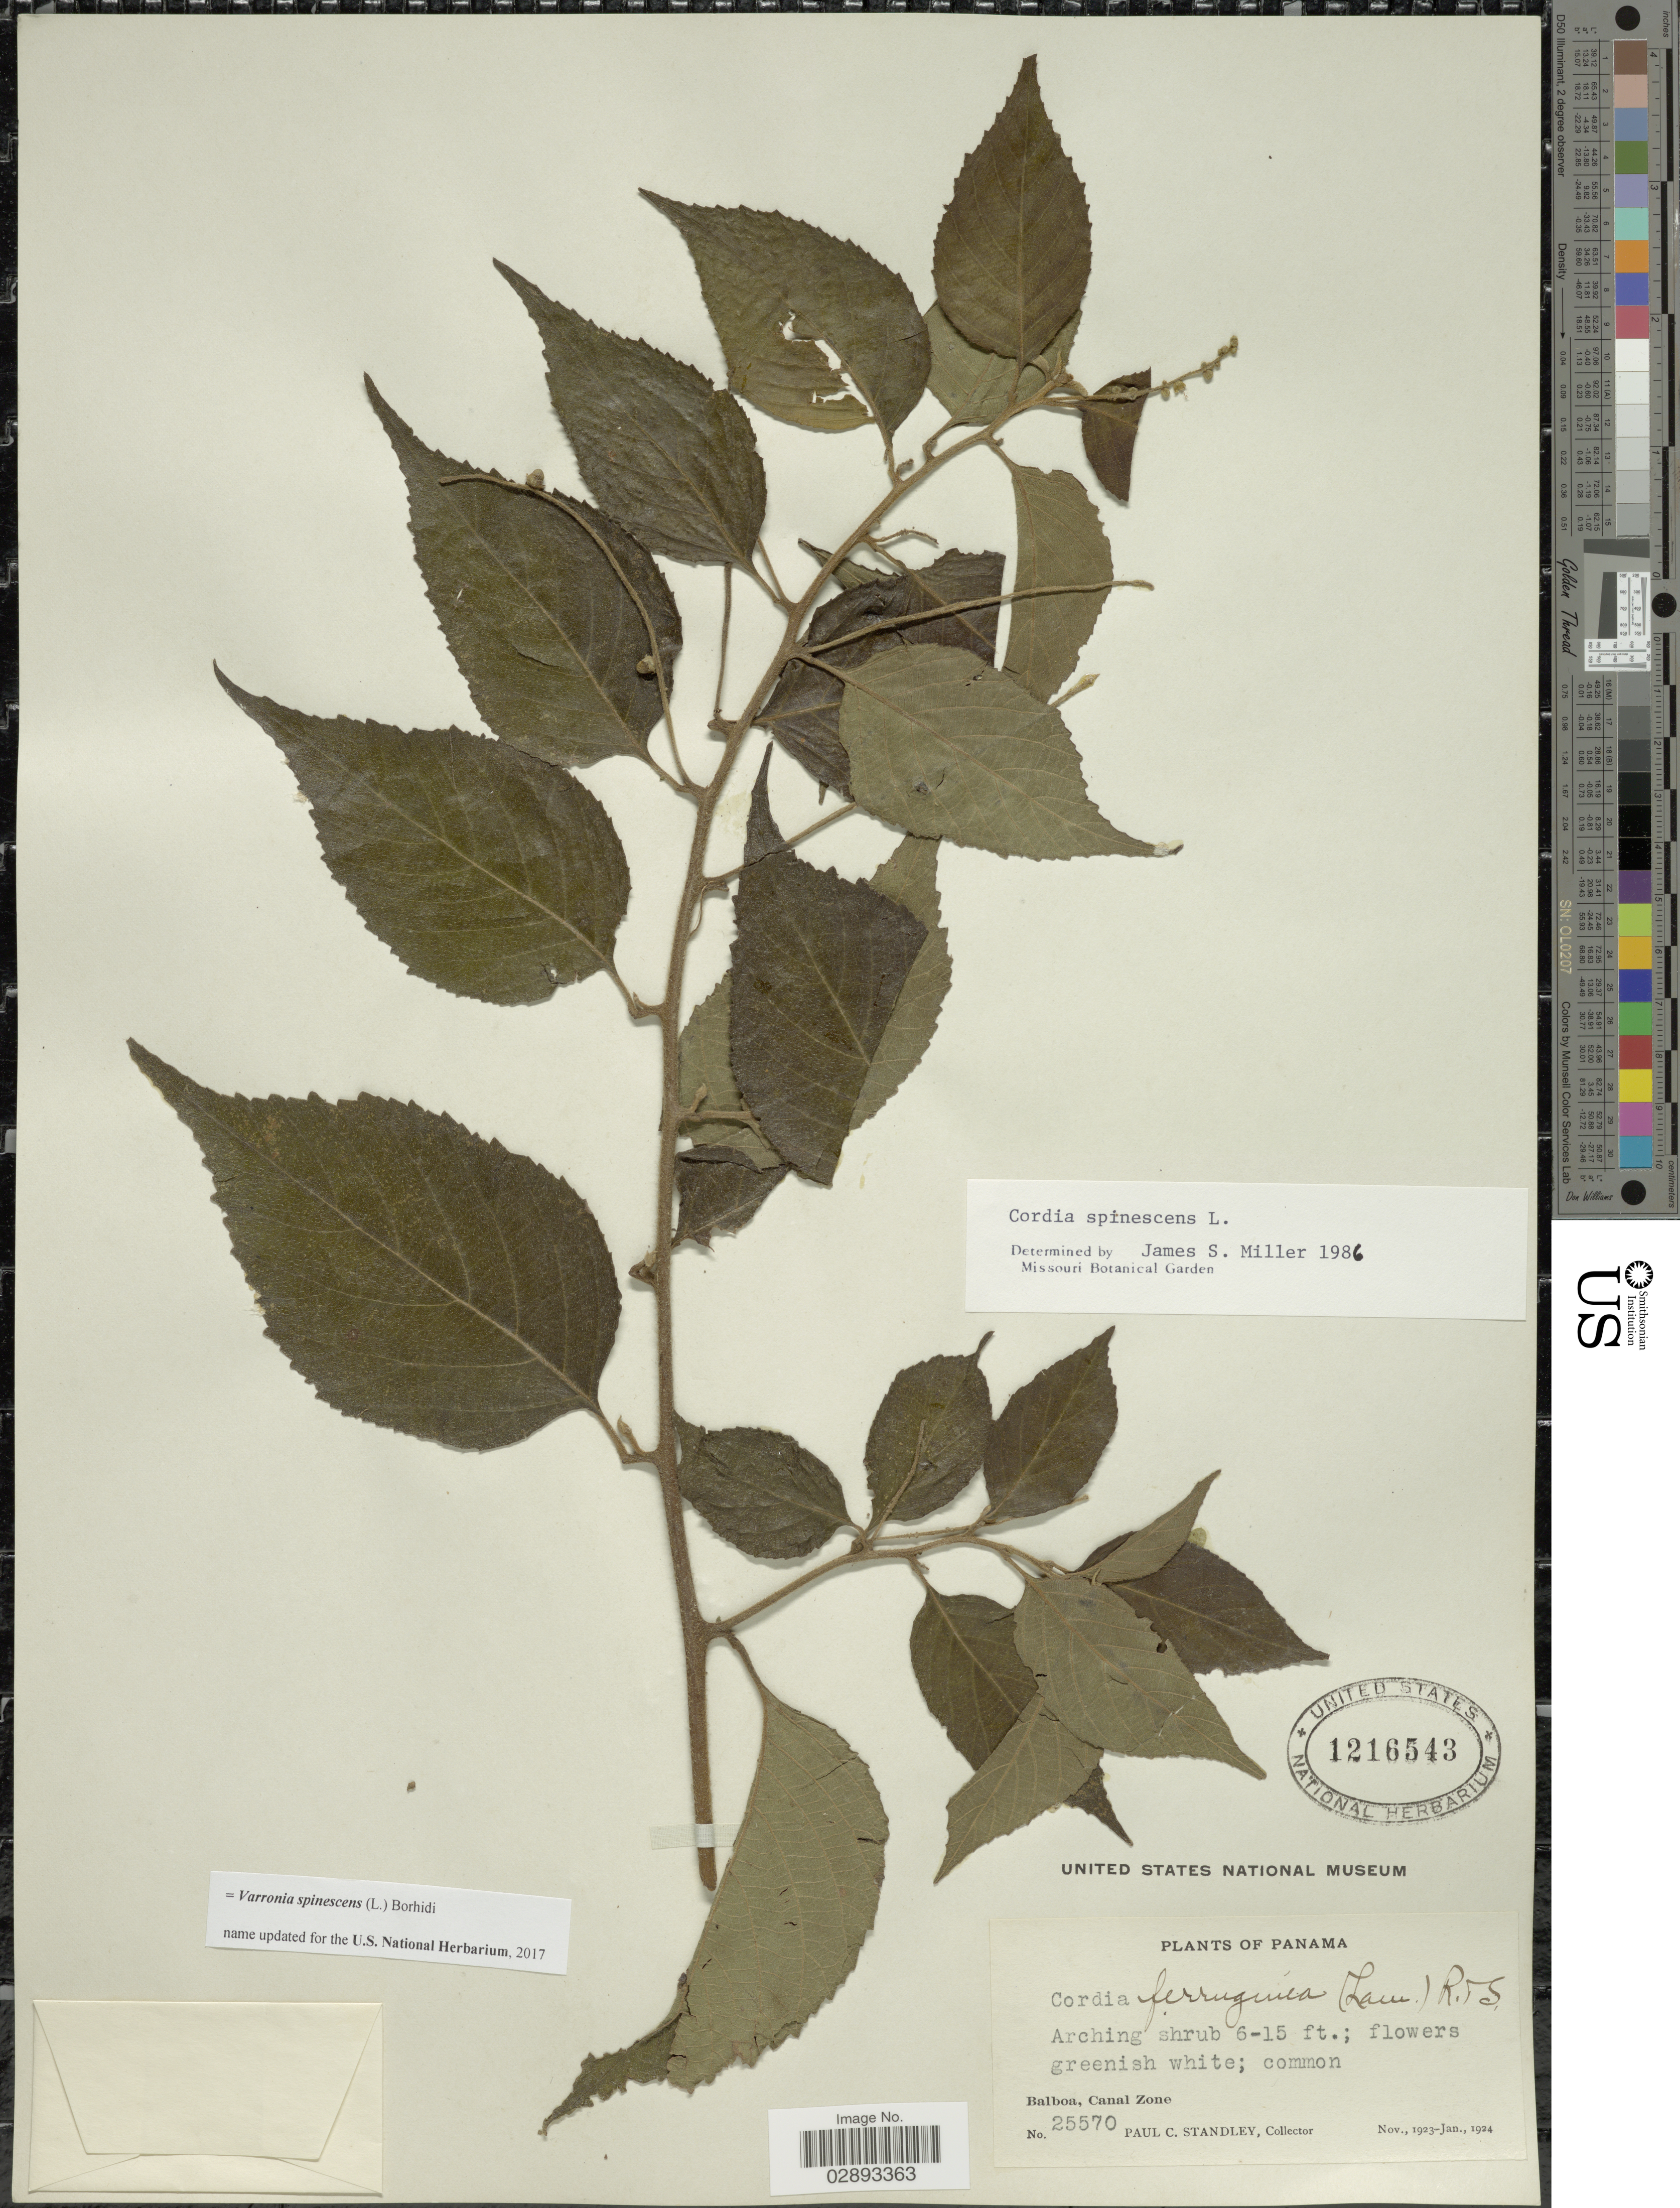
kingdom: Plantae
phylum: Tracheophyta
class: Magnoliopsida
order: Boraginales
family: Cordiaceae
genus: Varronia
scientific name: Varronia spinescens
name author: (L.) Borhidi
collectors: P. C. Standley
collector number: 25570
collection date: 1923-11/1924-01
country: Panama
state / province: Colón / Panamá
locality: Balboa, Canal Zone.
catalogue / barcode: US 1216543